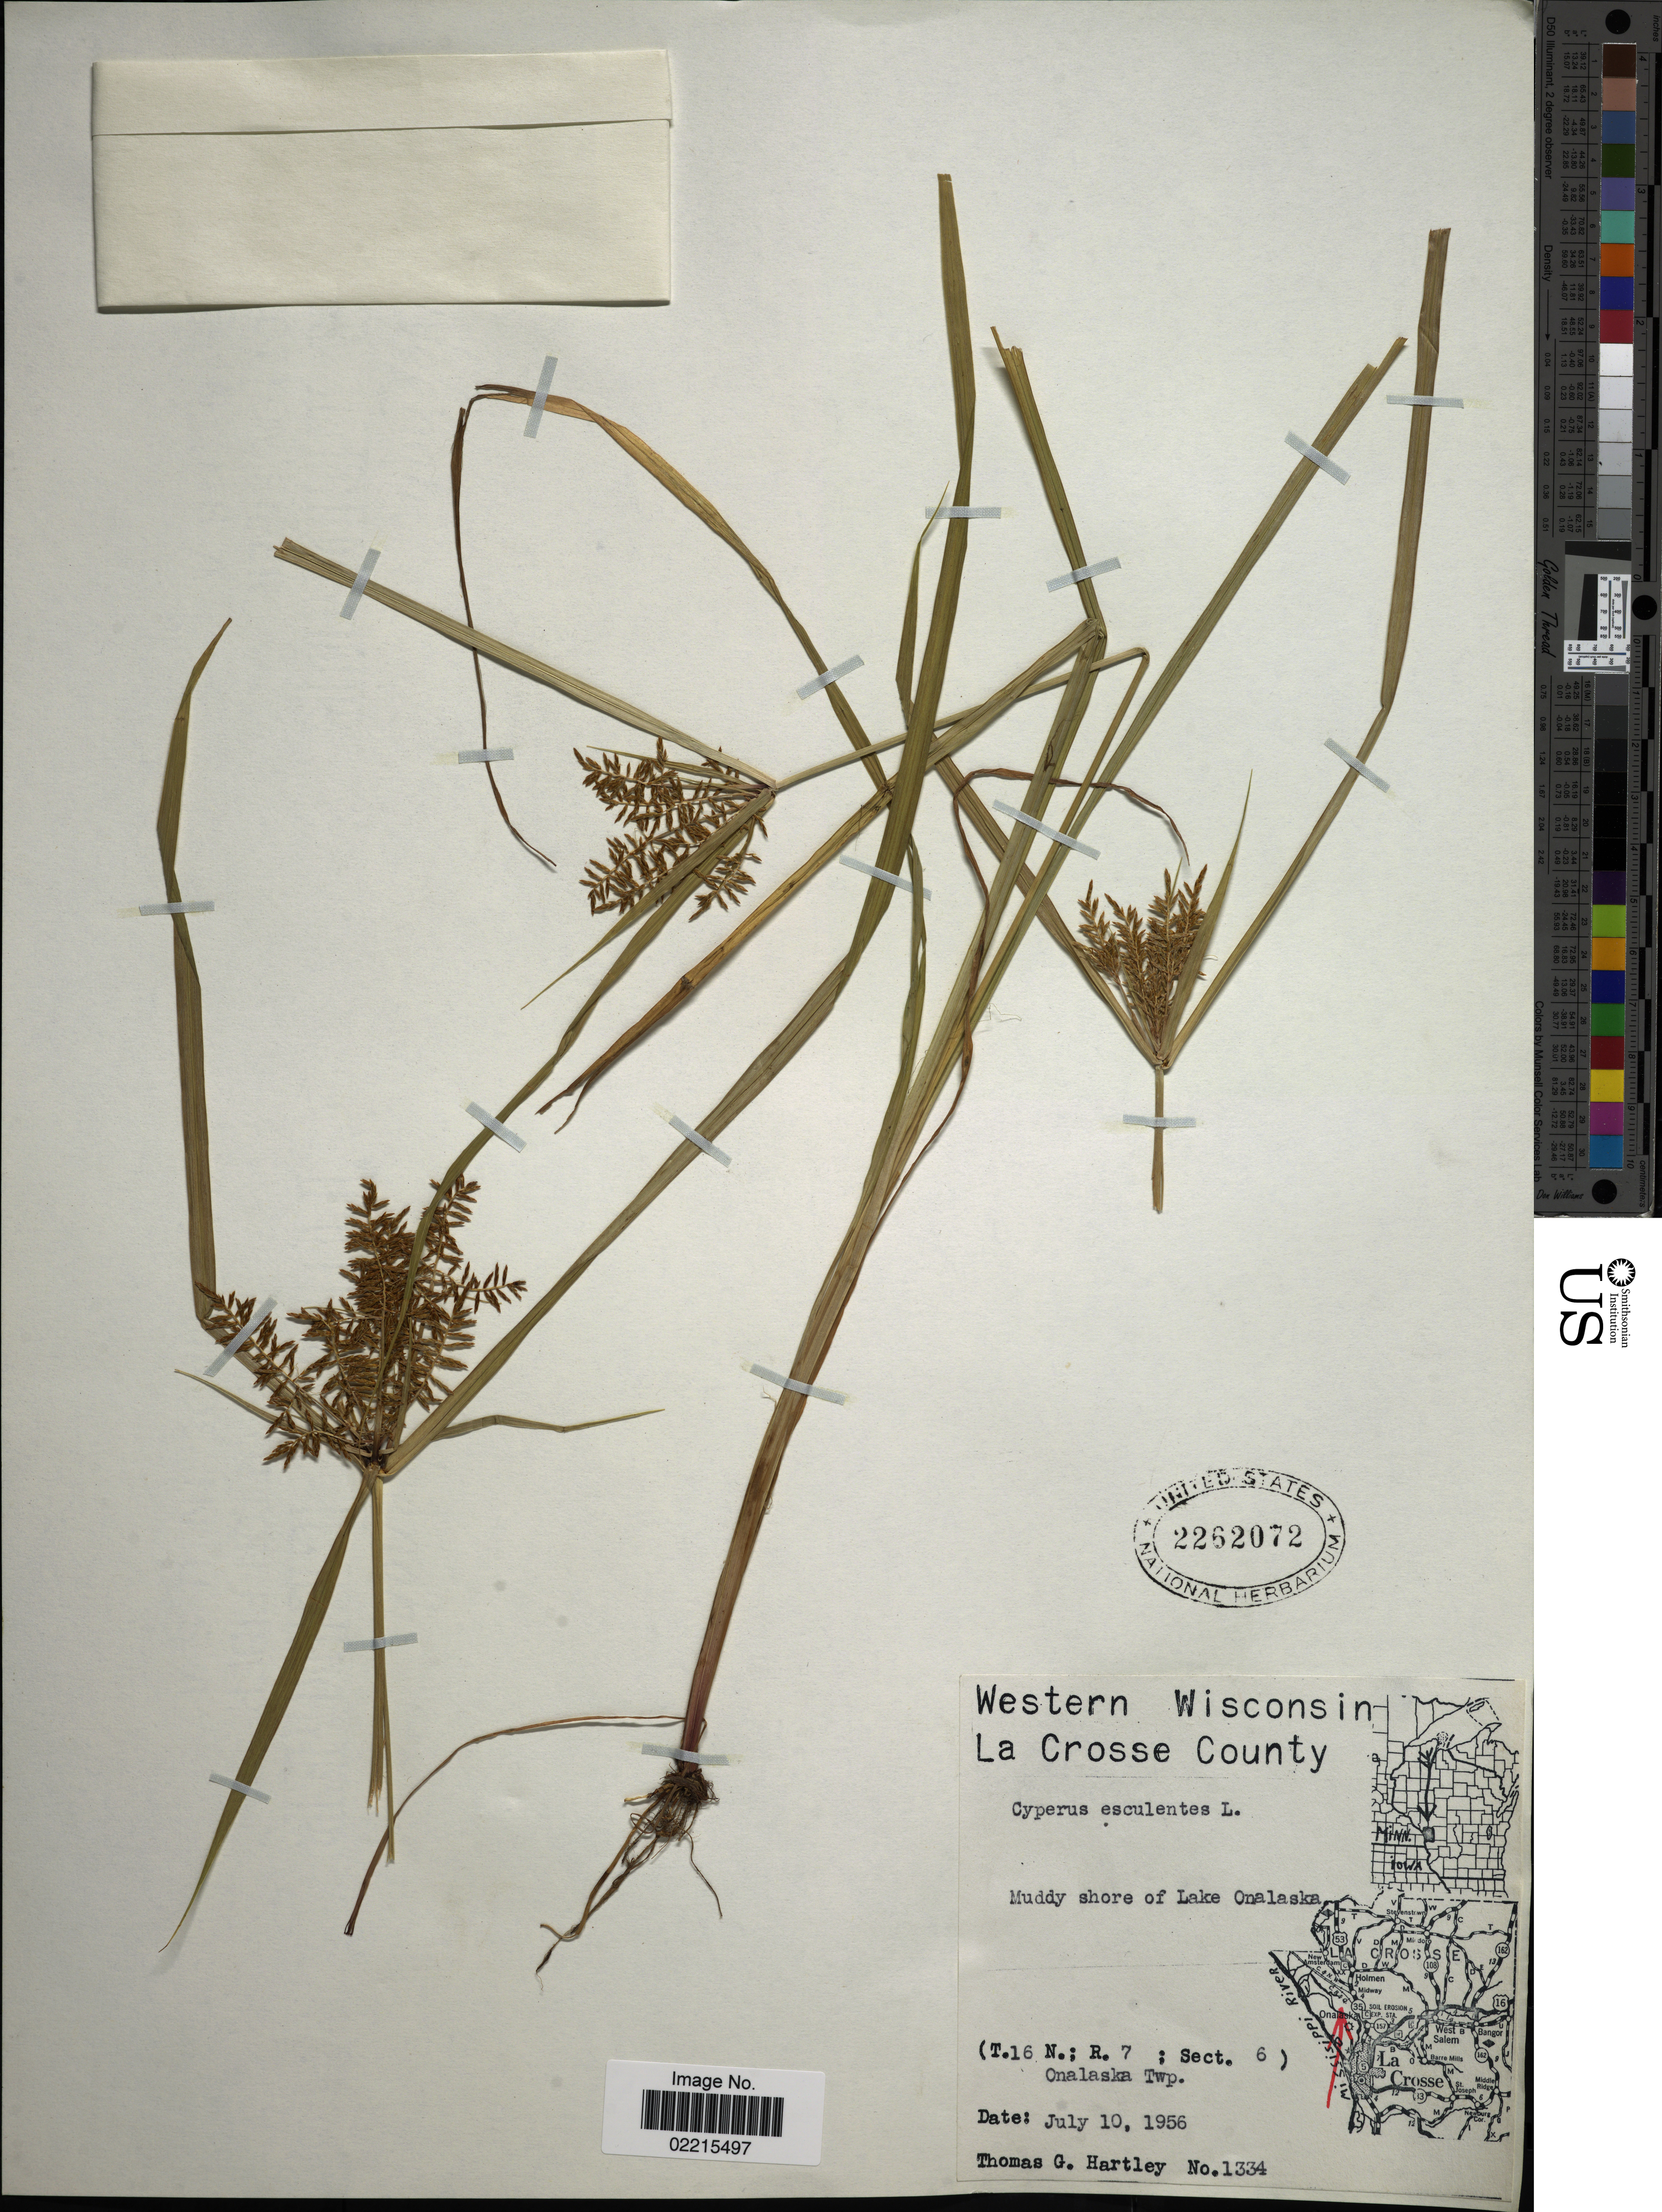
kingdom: Plantae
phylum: Tracheophyta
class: Liliopsida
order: Poales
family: Cyperaceae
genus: Cyperus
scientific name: Cyperus esculentus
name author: L.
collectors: T. G. Hartley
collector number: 1334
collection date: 1956-07-10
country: United States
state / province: Wisconsin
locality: Western Wisconsin, La Crosse County, Muddy shore of Lake Onalaska, (T. 16 N.; R. 7; Sect. 6) Onalaska Twp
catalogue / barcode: US 2262072